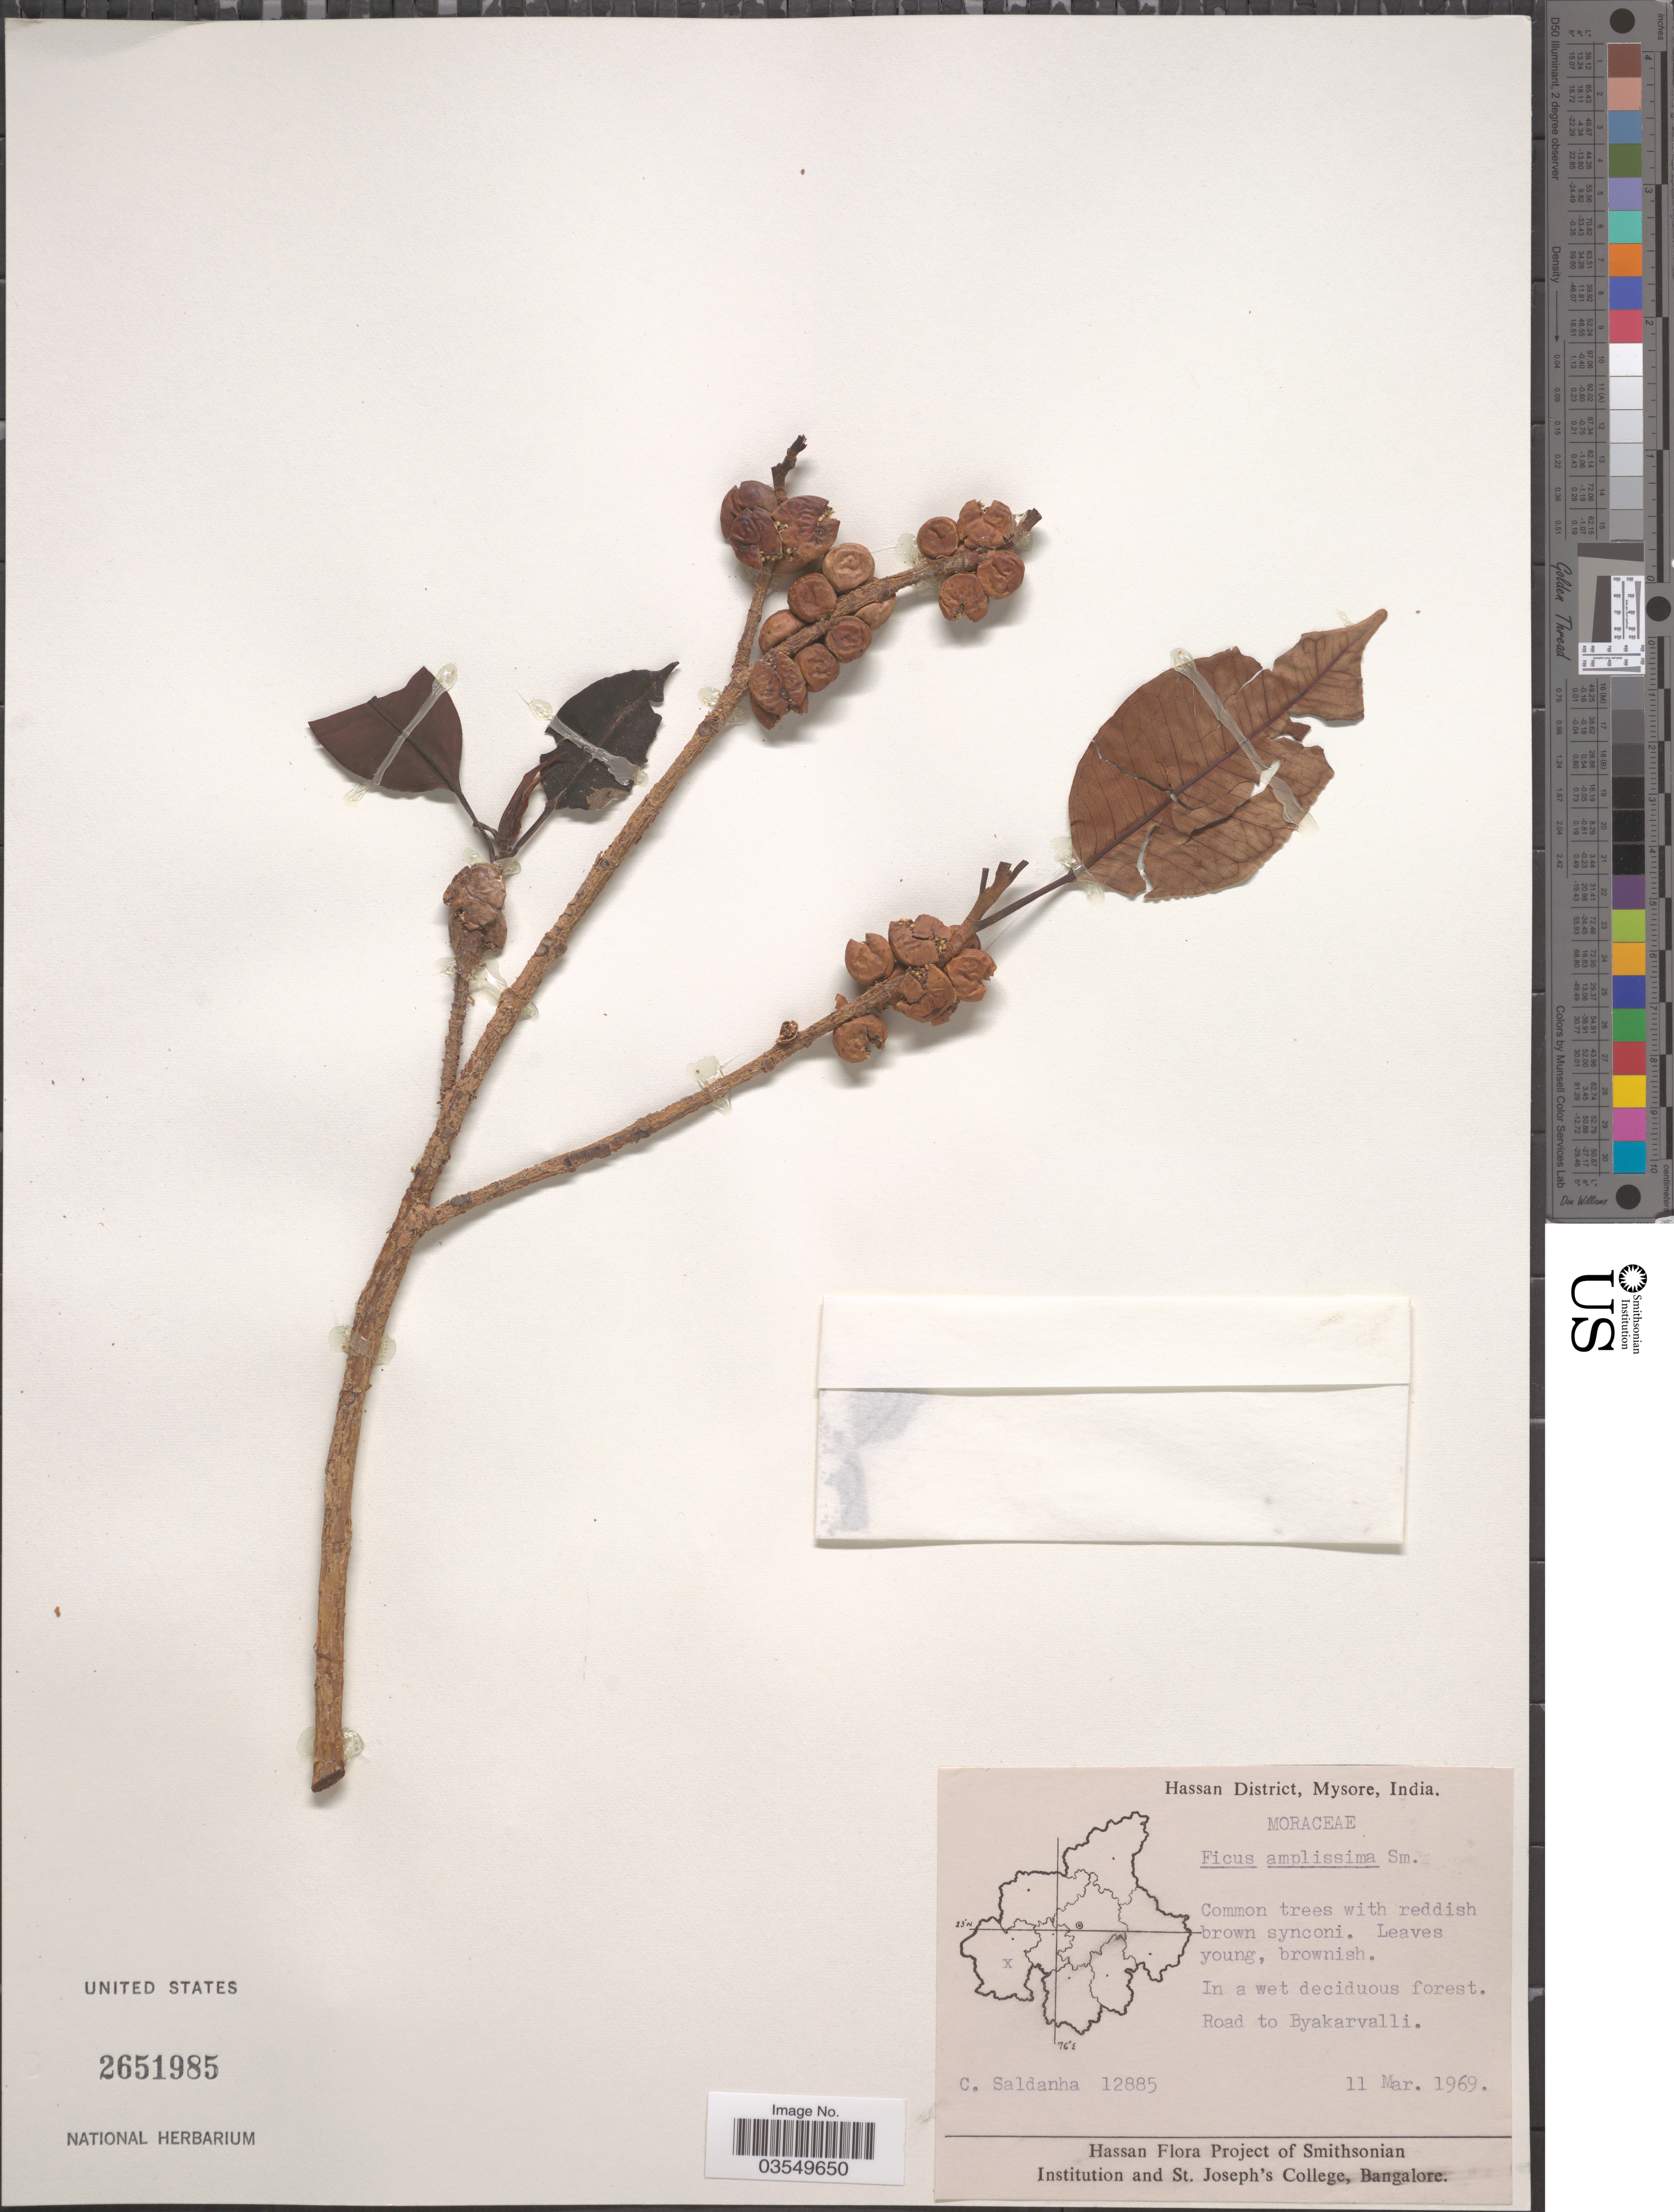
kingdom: Plantae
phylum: Tracheophyta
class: Magnoliopsida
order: Rosales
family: Moraceae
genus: Ficus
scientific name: Ficus amplissima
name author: Sm.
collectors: C. Saldanha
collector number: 12885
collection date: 1969-03-11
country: India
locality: Hassan District, Mysore. Road to Byakarvalli.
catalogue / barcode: US 2651985